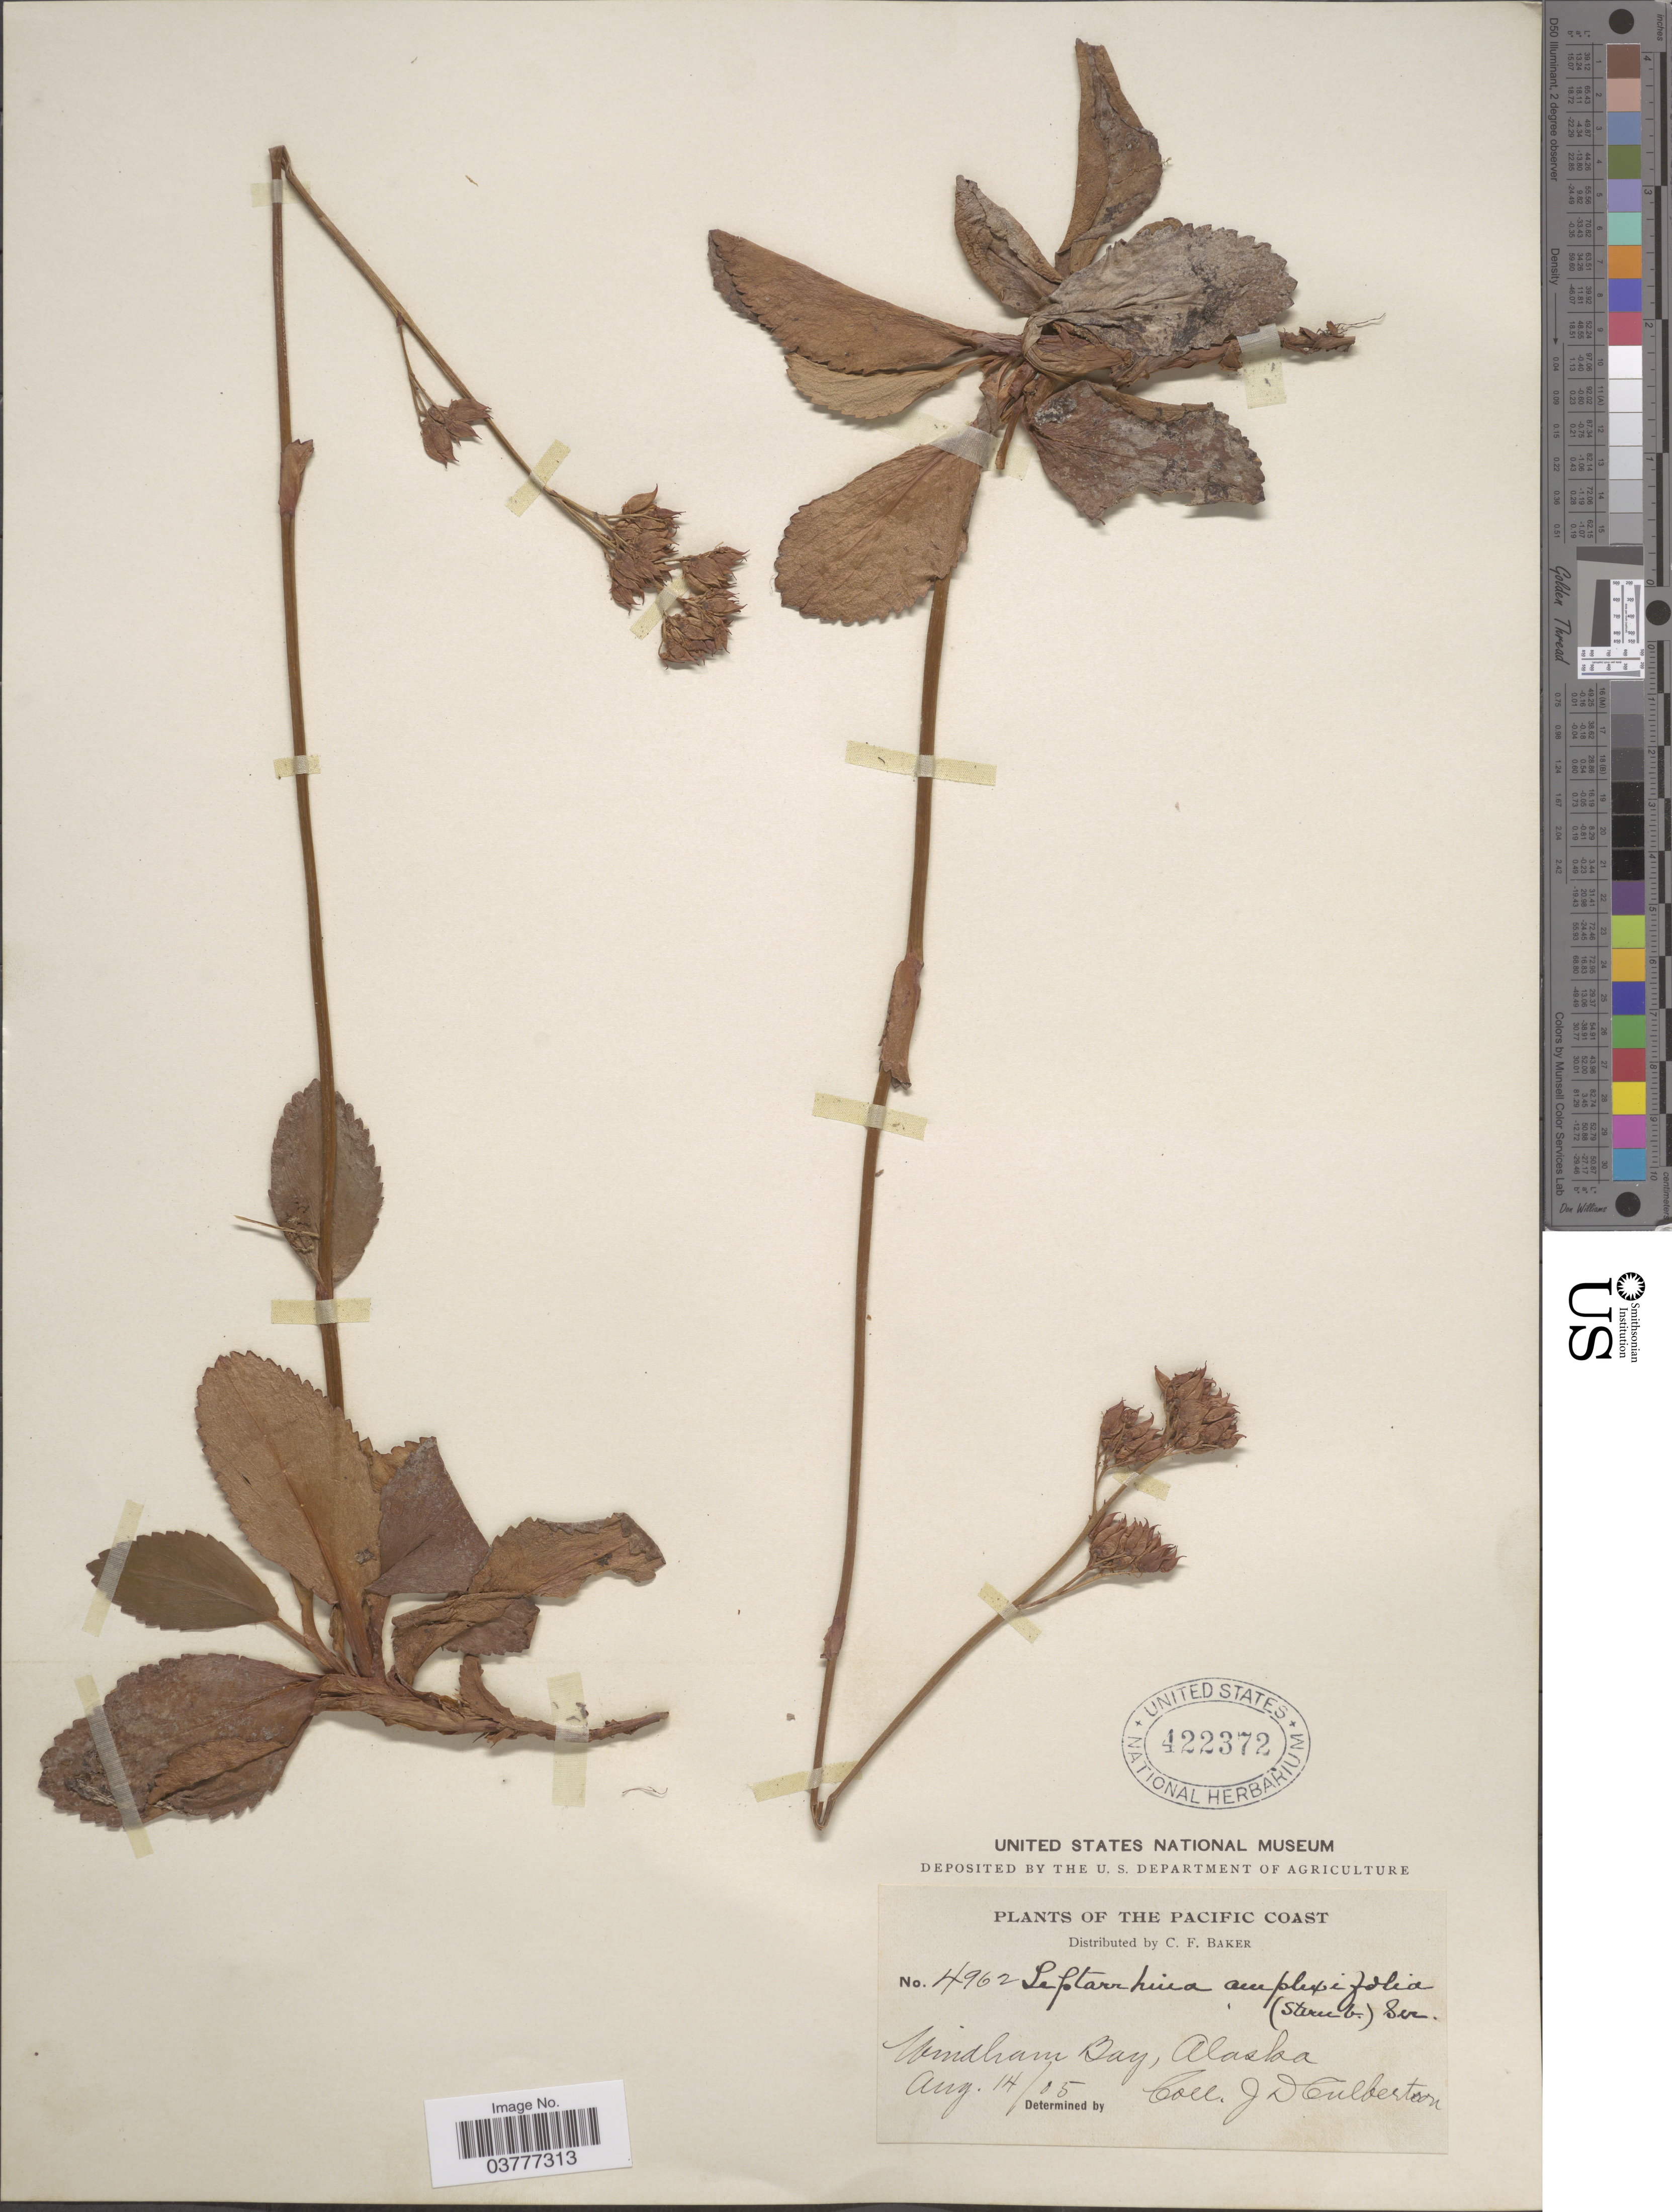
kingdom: Plantae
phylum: Tracheophyta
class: Magnoliopsida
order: Saxifragales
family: Saxifragaceae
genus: Leptarrhena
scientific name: Leptarrhena pyrolifolia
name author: (D. Don) Ser.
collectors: J. Culbertson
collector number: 4962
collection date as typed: Transcribed d/m/y: 14/8/5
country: United States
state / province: Alaska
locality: The Pacific Coast, Windham Bay.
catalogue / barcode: US 422372